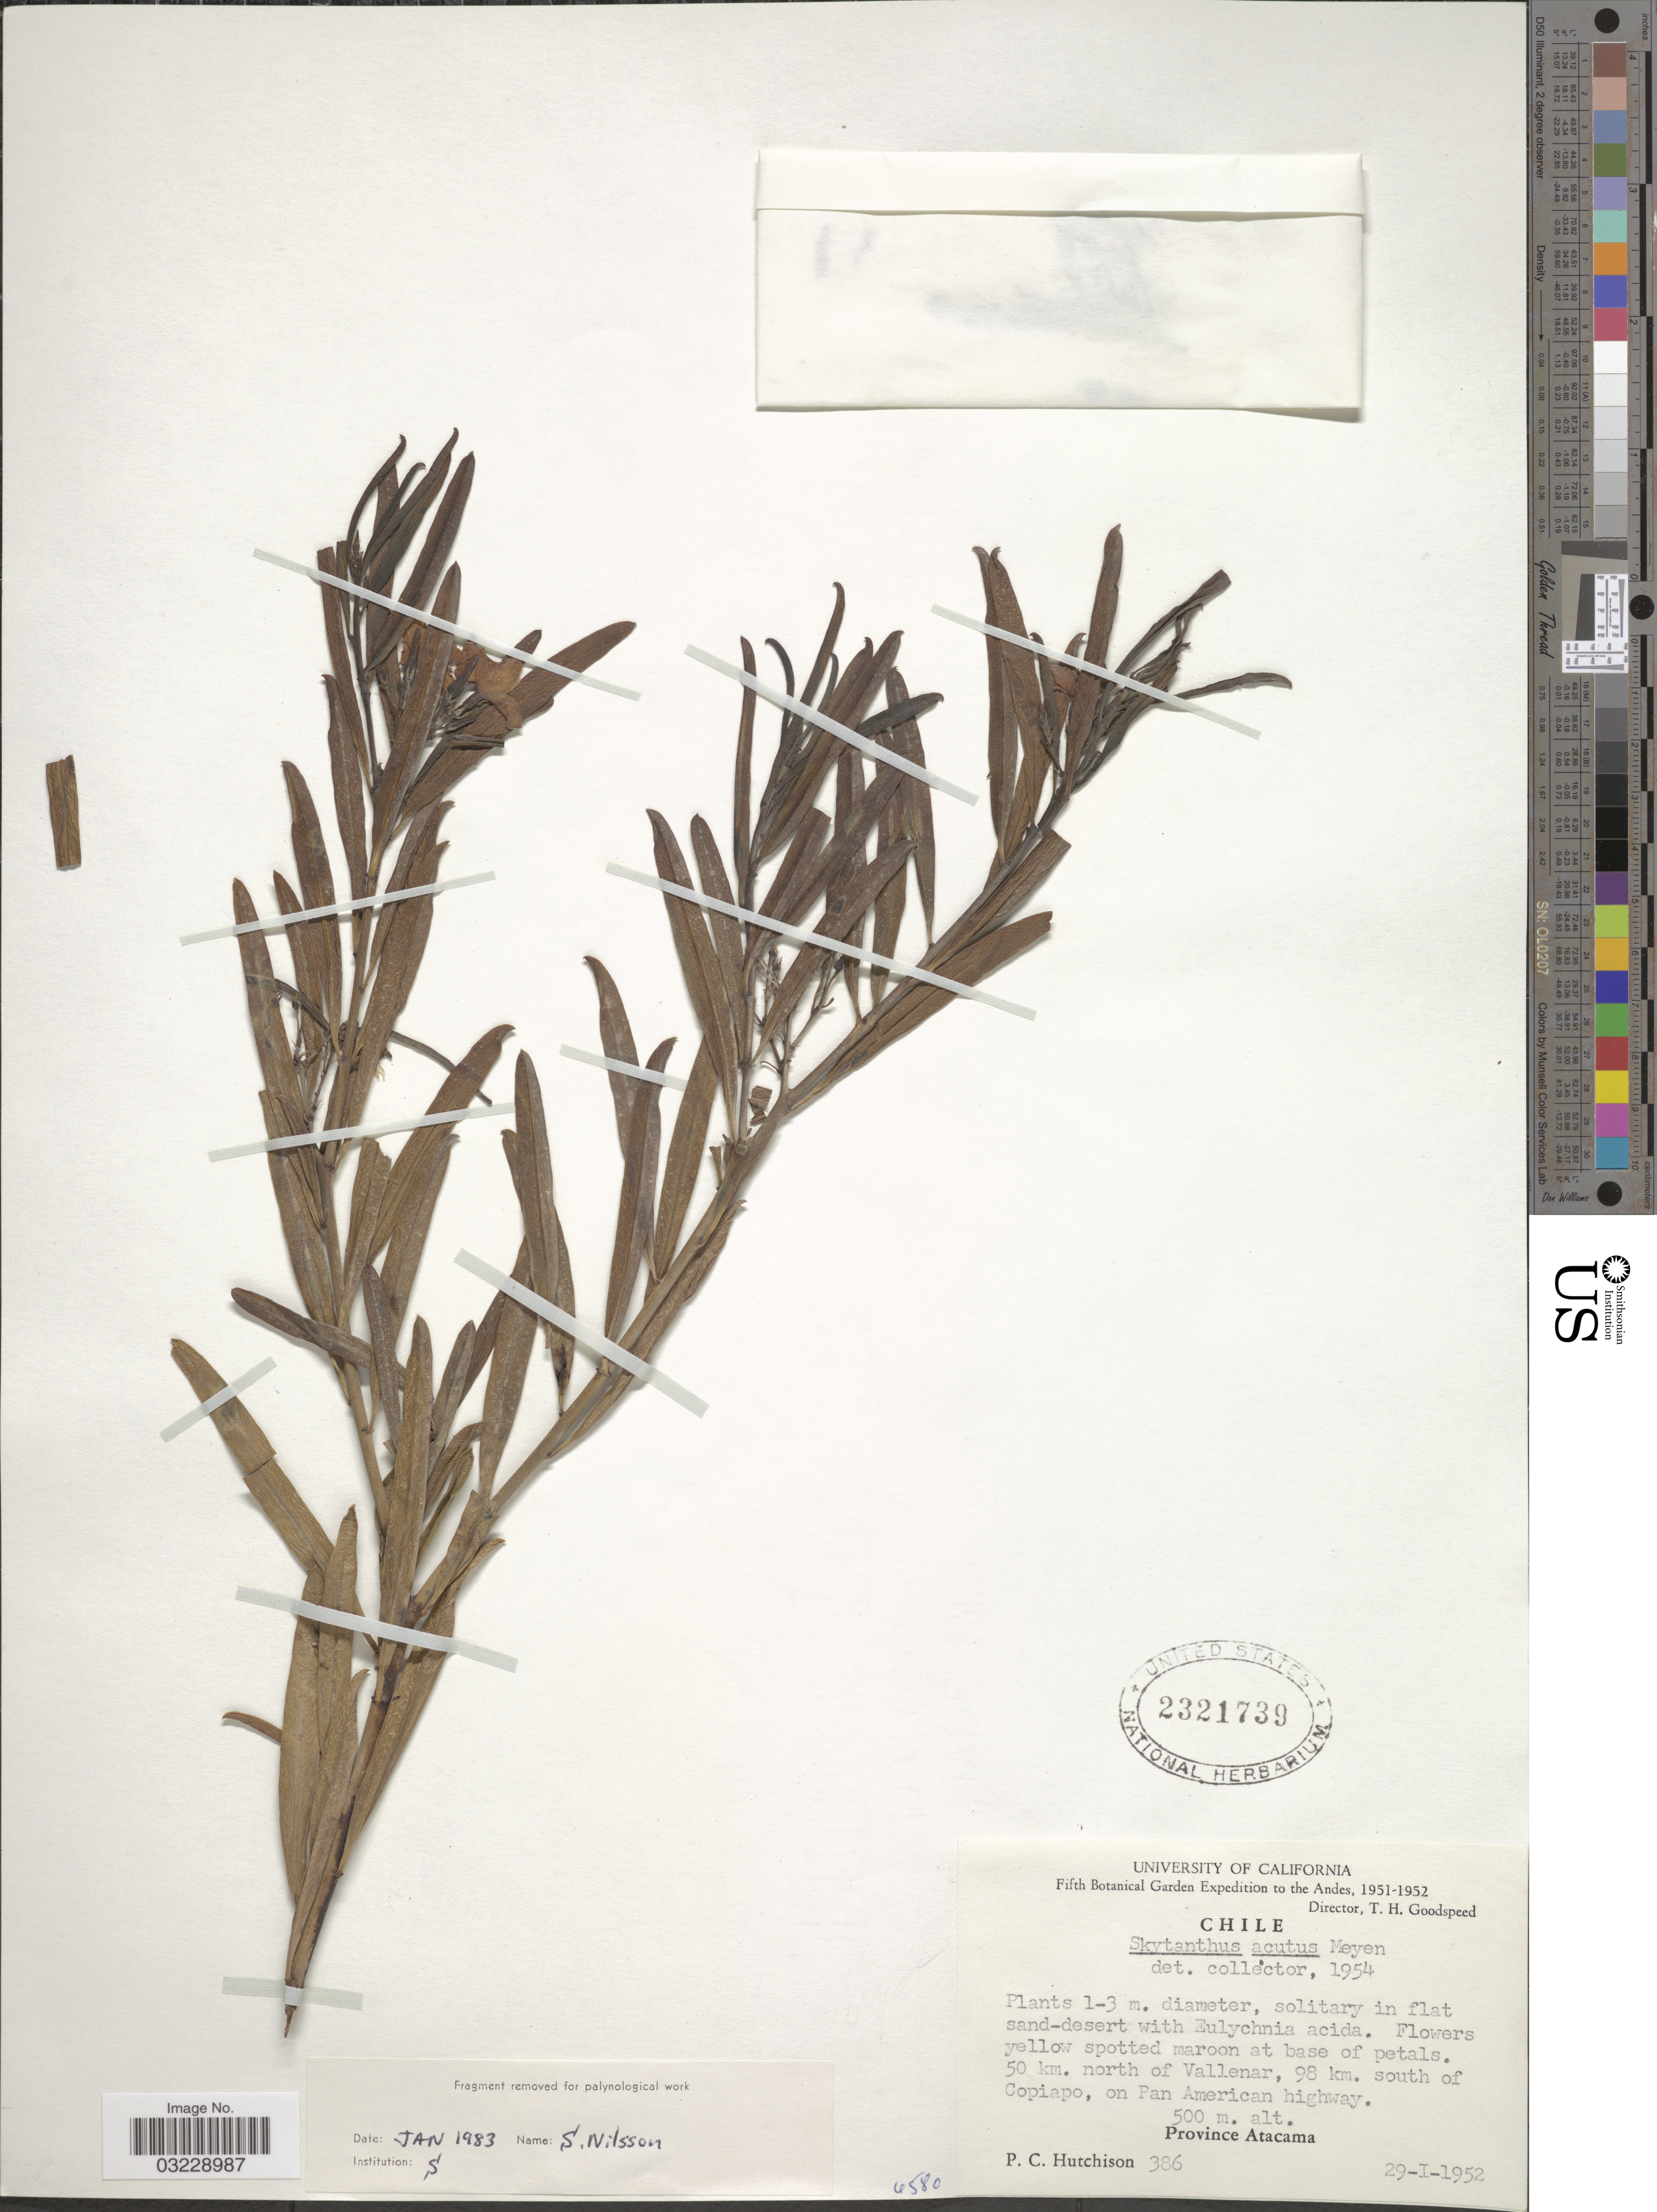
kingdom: Plantae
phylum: Tracheophyta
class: Magnoliopsida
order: Gentianales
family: Apocynaceae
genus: Skytanthus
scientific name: Skytanthus acutus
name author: Meyen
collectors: P. C. Hutchison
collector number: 386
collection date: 1952-01-29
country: Chile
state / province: Atacama (III)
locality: Andes. 50 km. north of Vallenar, 98 km. south of Copiapo, on Pan American highway. Province Atacama.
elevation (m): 500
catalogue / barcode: US 2321739